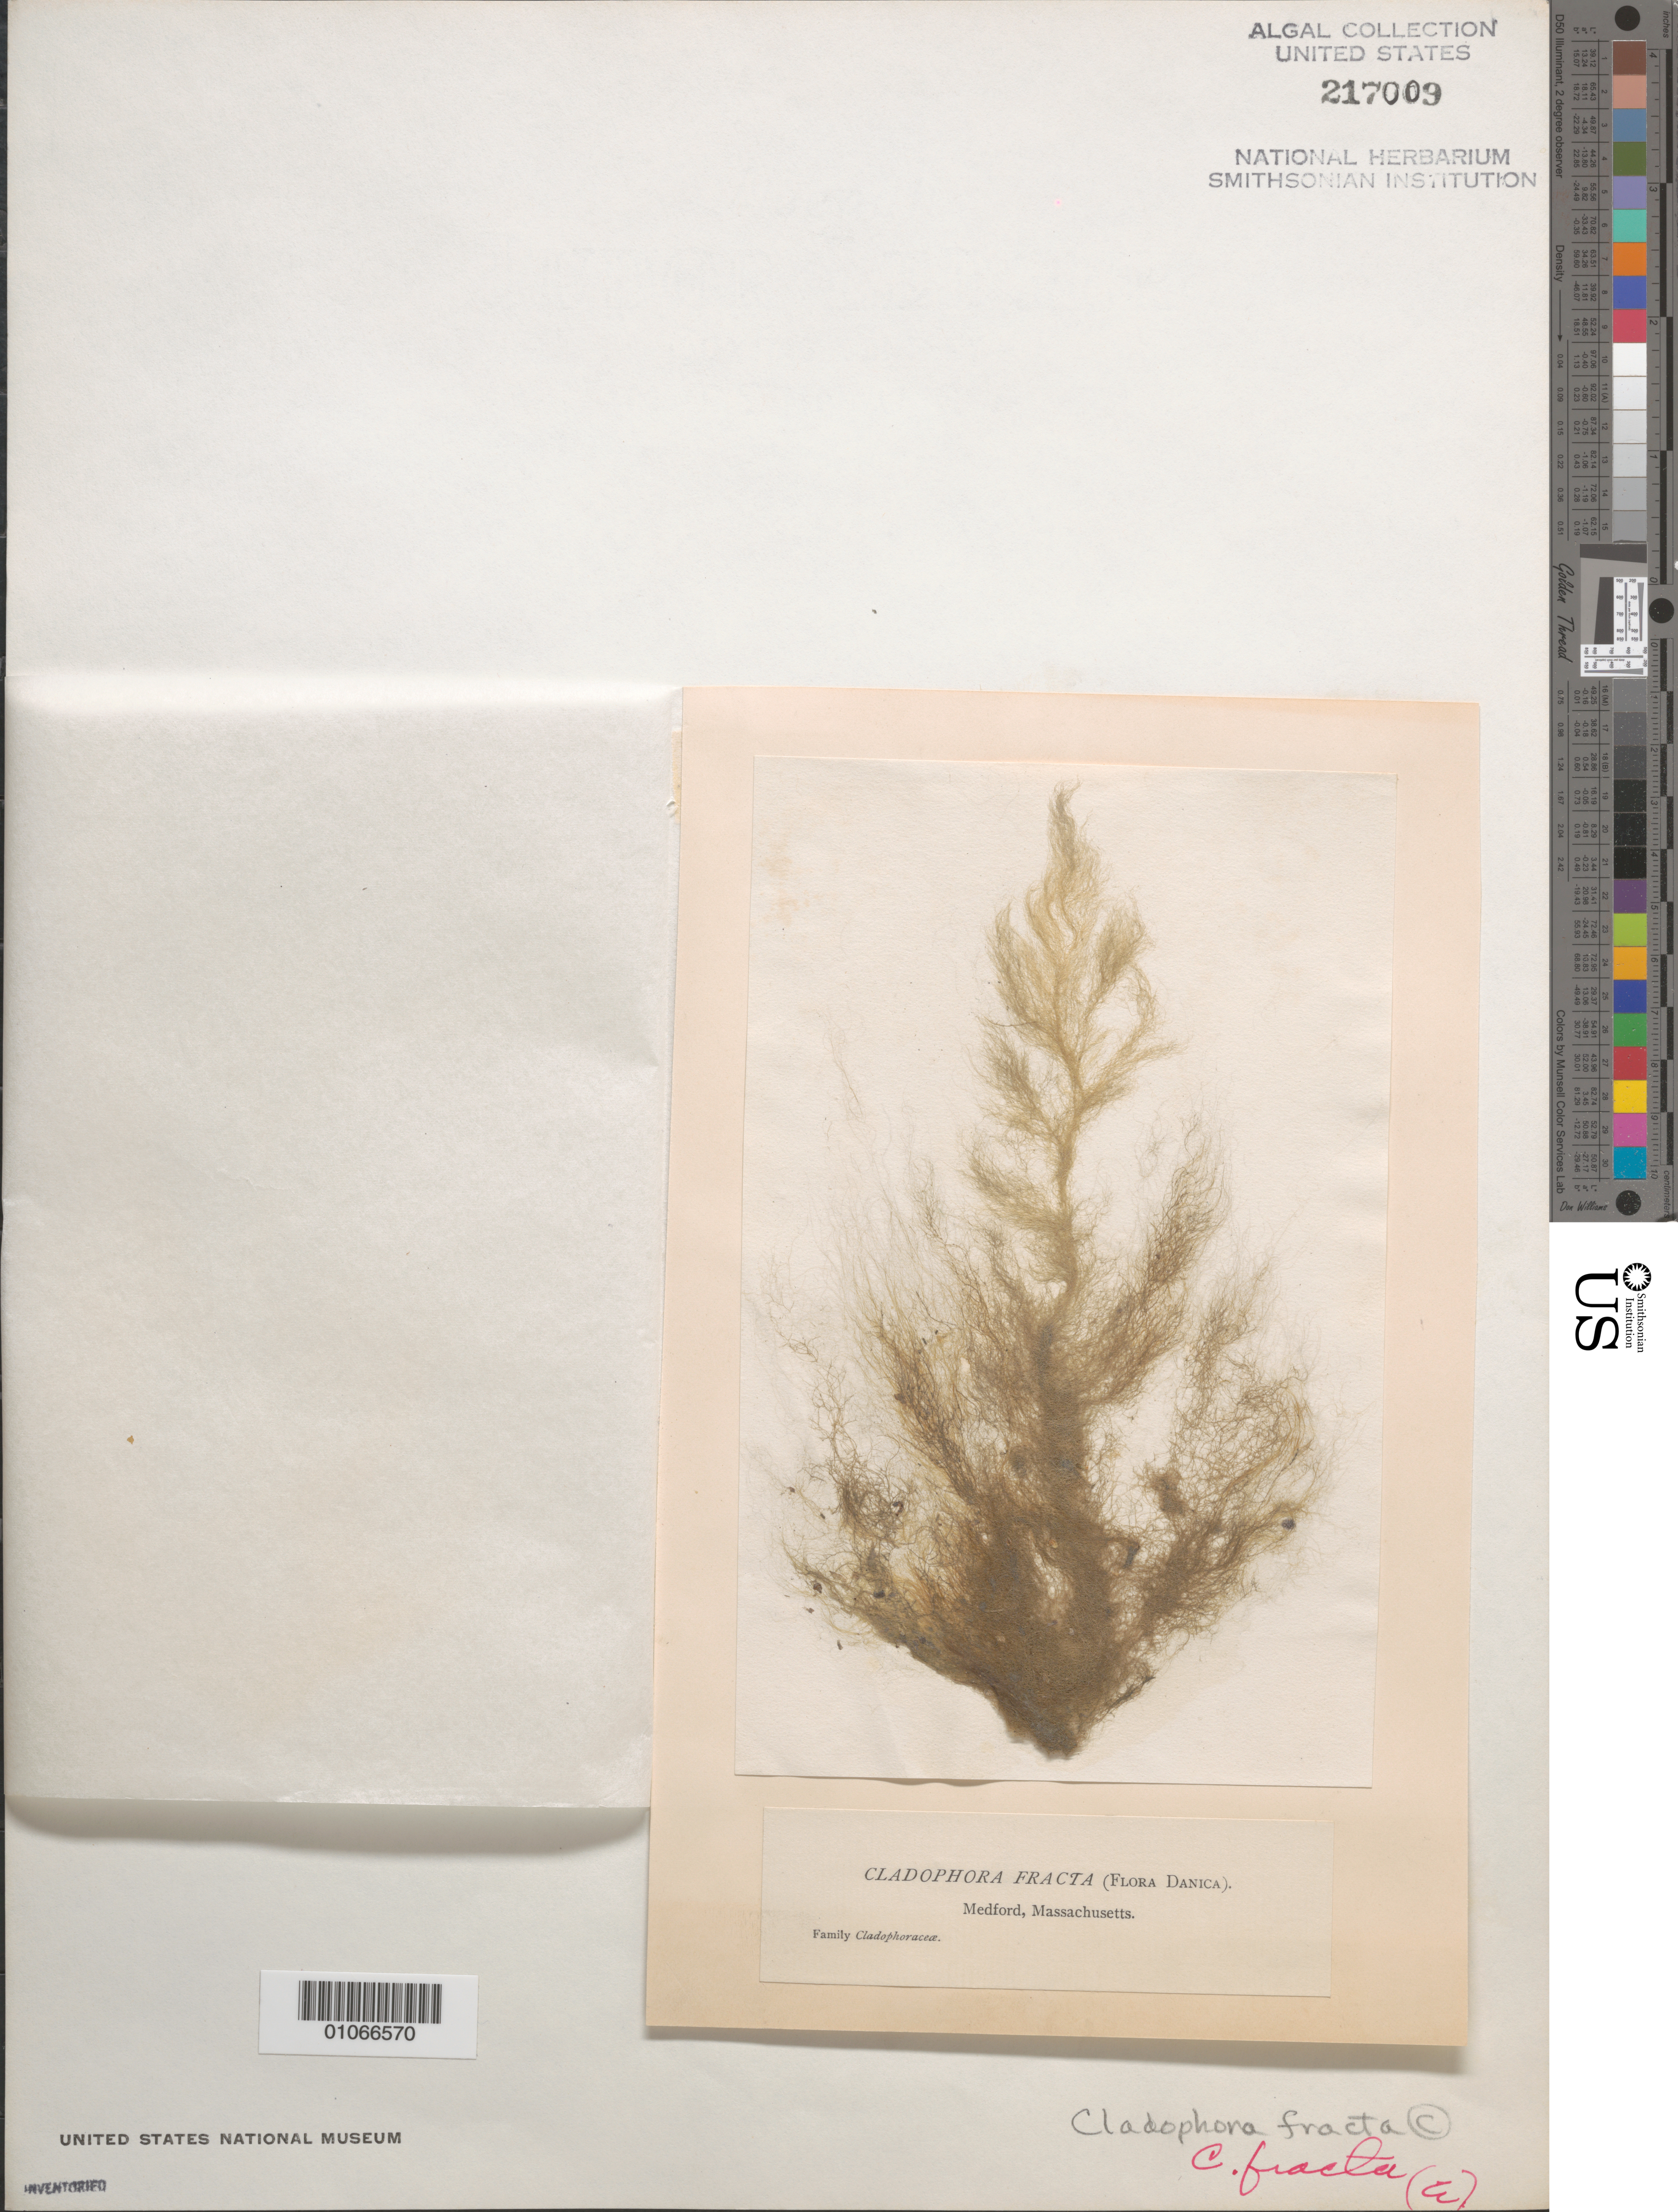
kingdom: Plantae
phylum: Chlorophyta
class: Ulvophyceae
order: Cladophorales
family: Cladophoraceae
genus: Cladophora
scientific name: Cladophora fracta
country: United States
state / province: Massachusetts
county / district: Middlesex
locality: Medford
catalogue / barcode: US 217009